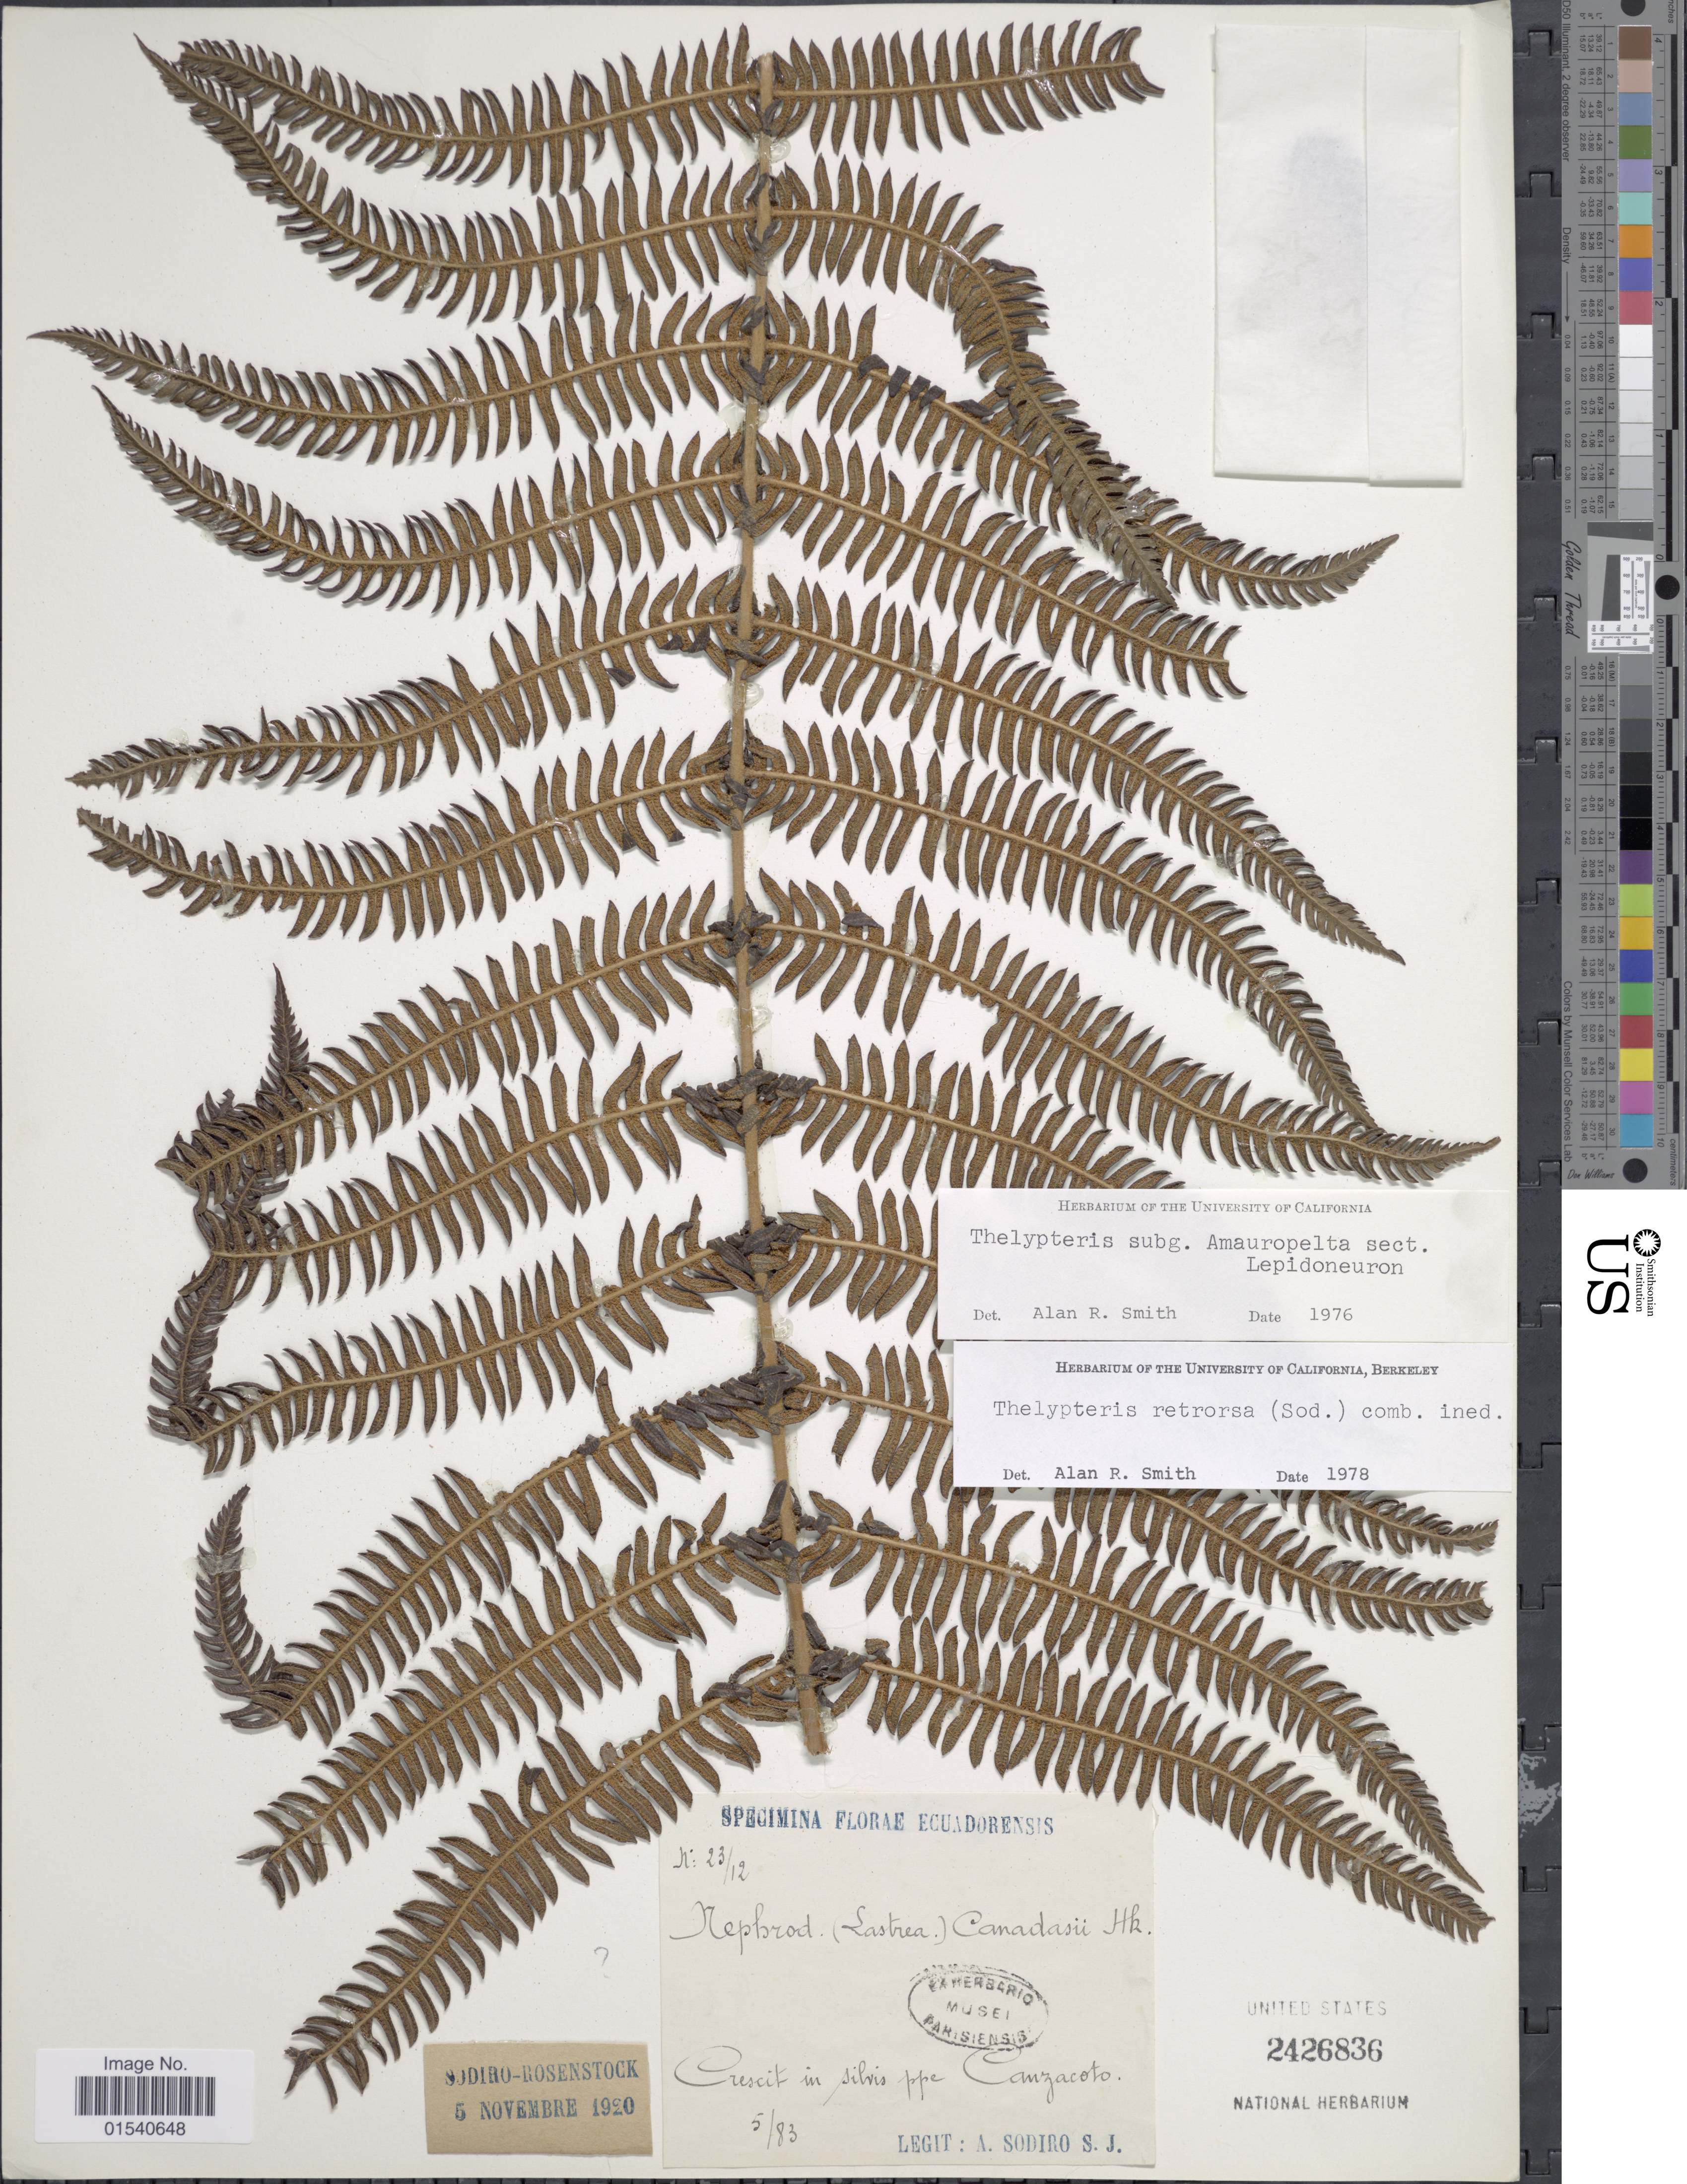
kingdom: Plantae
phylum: Tracheophyta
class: Polypodiopsida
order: Polypodiales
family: Thelypteridaceae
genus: Amauropelta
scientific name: Amauropelta pilosohispida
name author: (Hook.) A.R. Sm.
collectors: A. Sodiro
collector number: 23/12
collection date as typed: Transcribed d/m/y: /5/83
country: Ecuador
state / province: Pichincha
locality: Crescit in slivis ppe Canzacoto.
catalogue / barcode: US 2426836